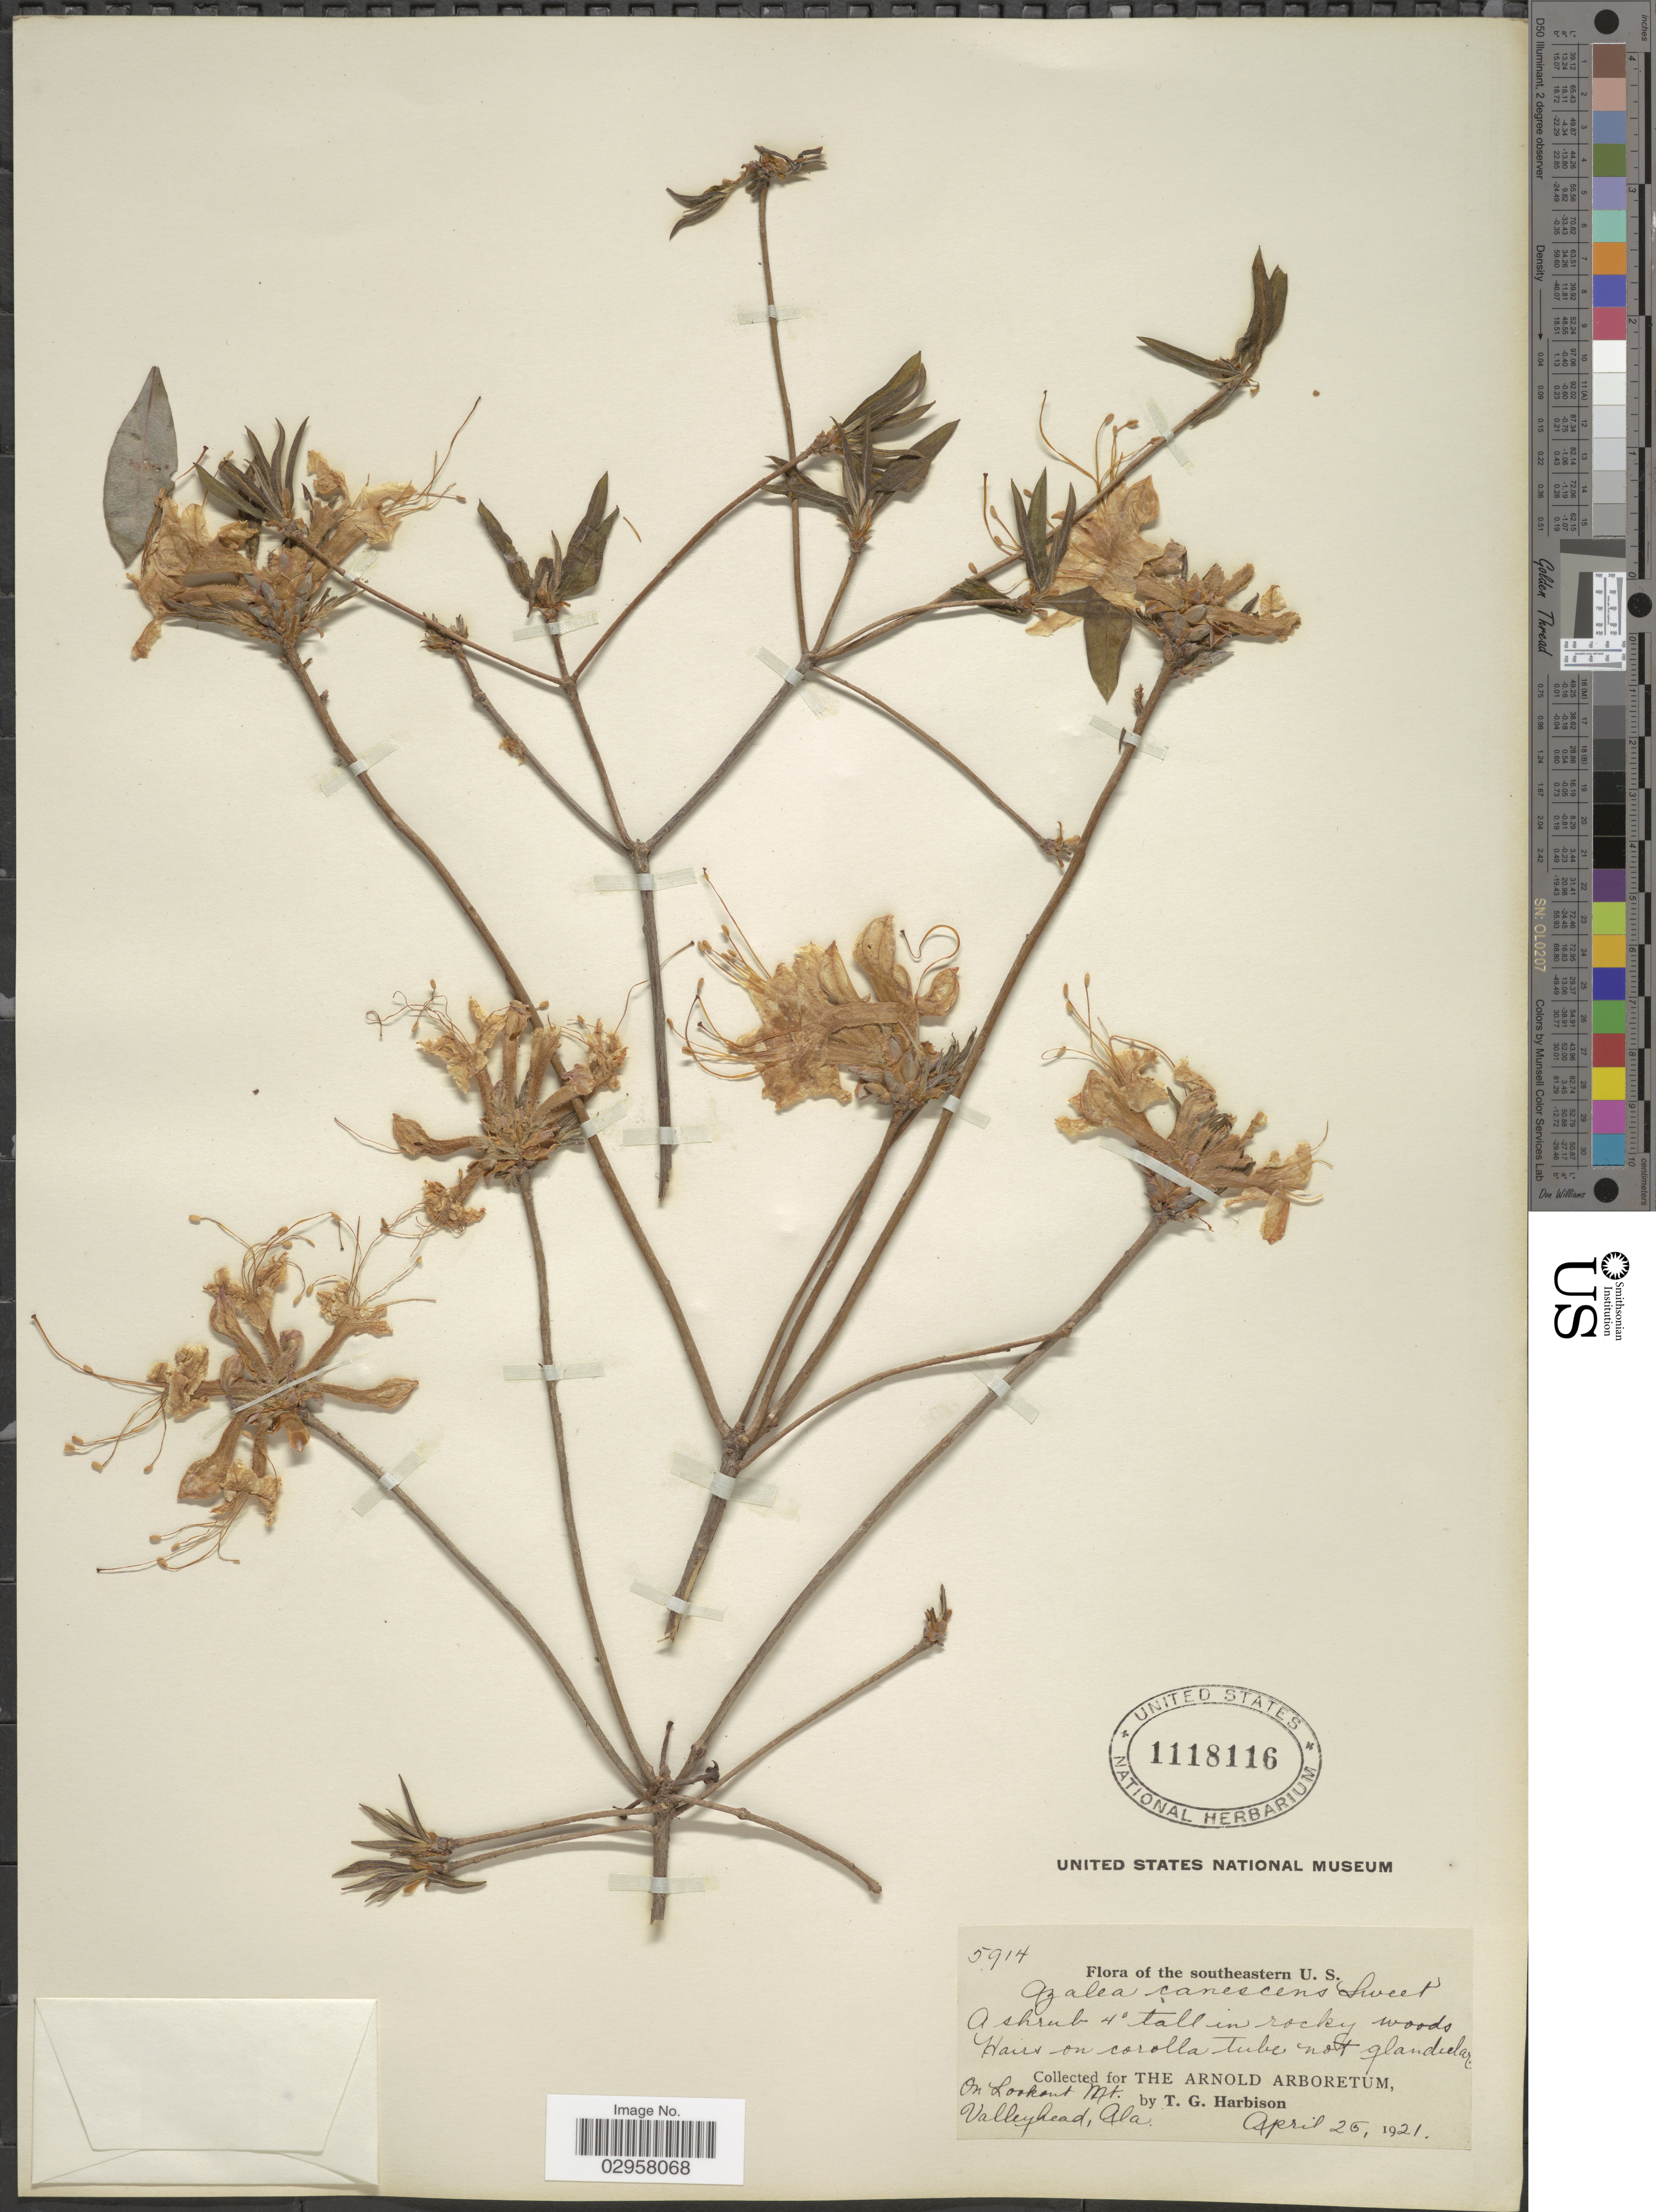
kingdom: Plantae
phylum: Tracheophyta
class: Magnoliopsida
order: Ericales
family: Ericaceae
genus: Rhododendron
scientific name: Rhododendron canescens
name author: (Michx.) Sweet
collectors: T. Harbison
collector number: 5914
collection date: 1921-04-25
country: United States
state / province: Alabama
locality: On Lookout Mt. Valleyhead.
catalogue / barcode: US 1118116